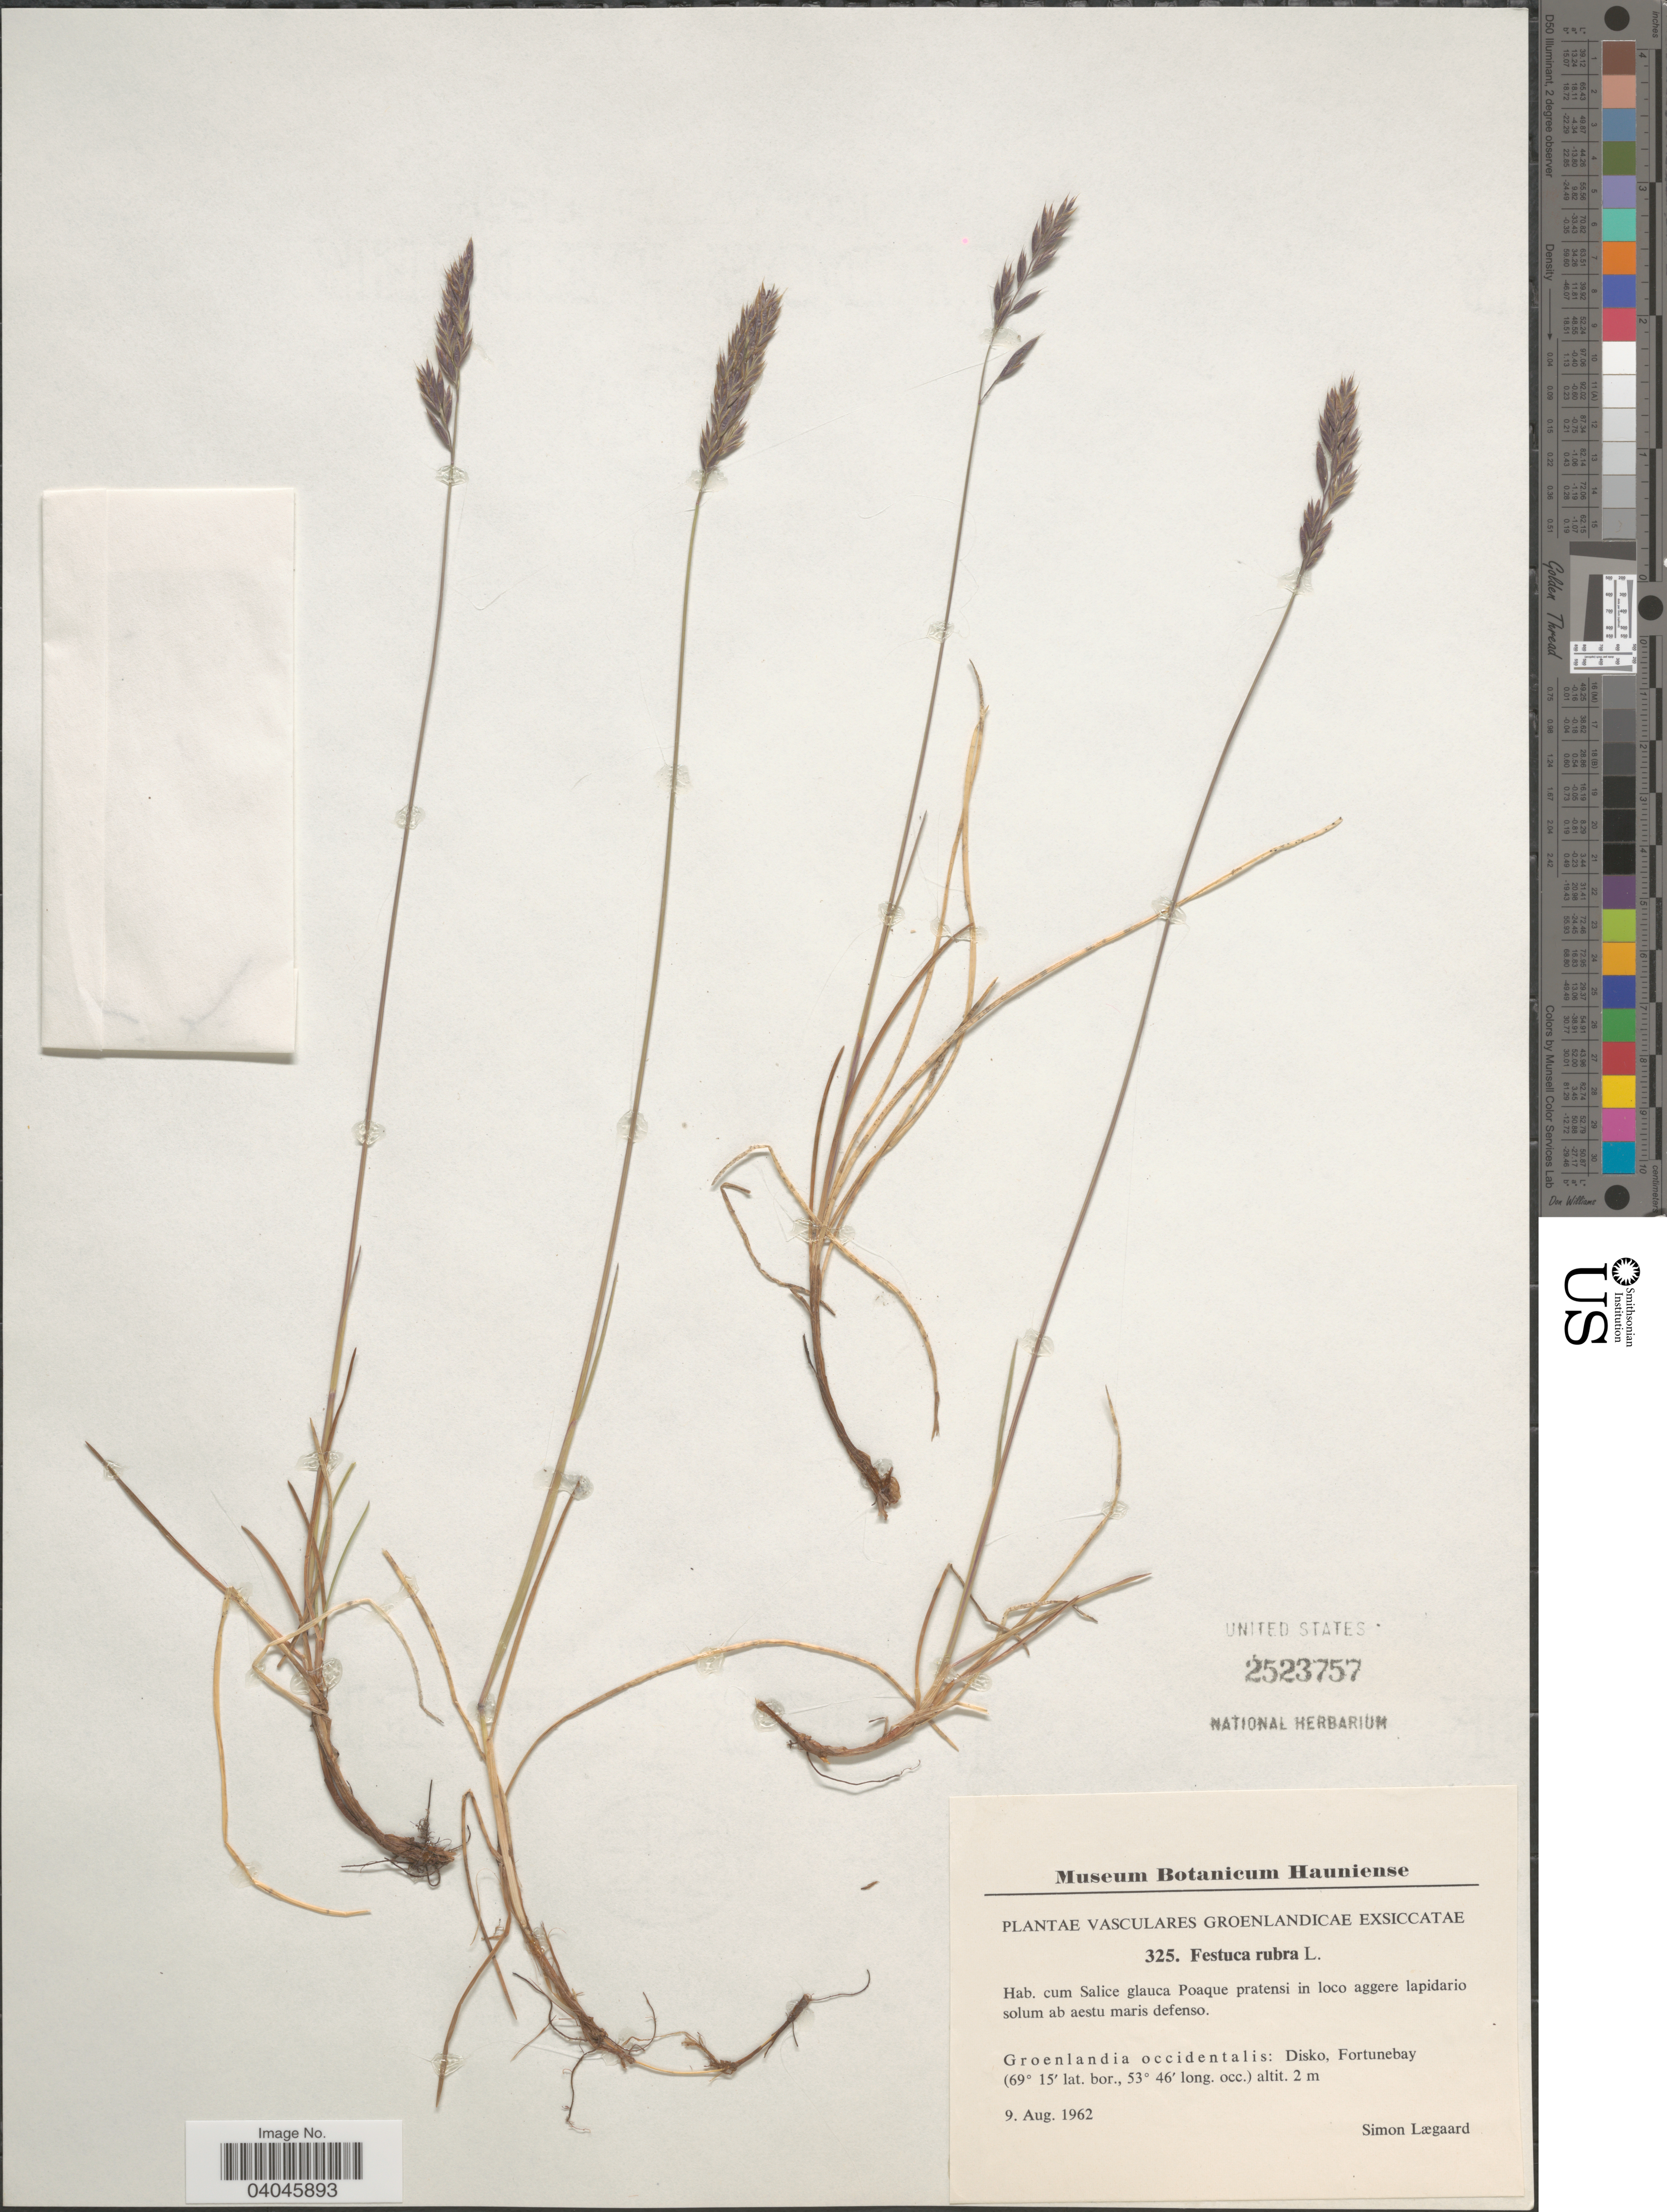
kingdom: Plantae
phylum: Tracheophyta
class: Liliopsida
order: Poales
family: Poaceae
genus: Festuca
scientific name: Festuca rubra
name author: L.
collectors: S. Lægaard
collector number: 325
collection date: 1962-08-09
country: Greenland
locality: Groenlandicae. Groenlandia occidentalis: Disko, Fortunebay.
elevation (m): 2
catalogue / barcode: US 2523757